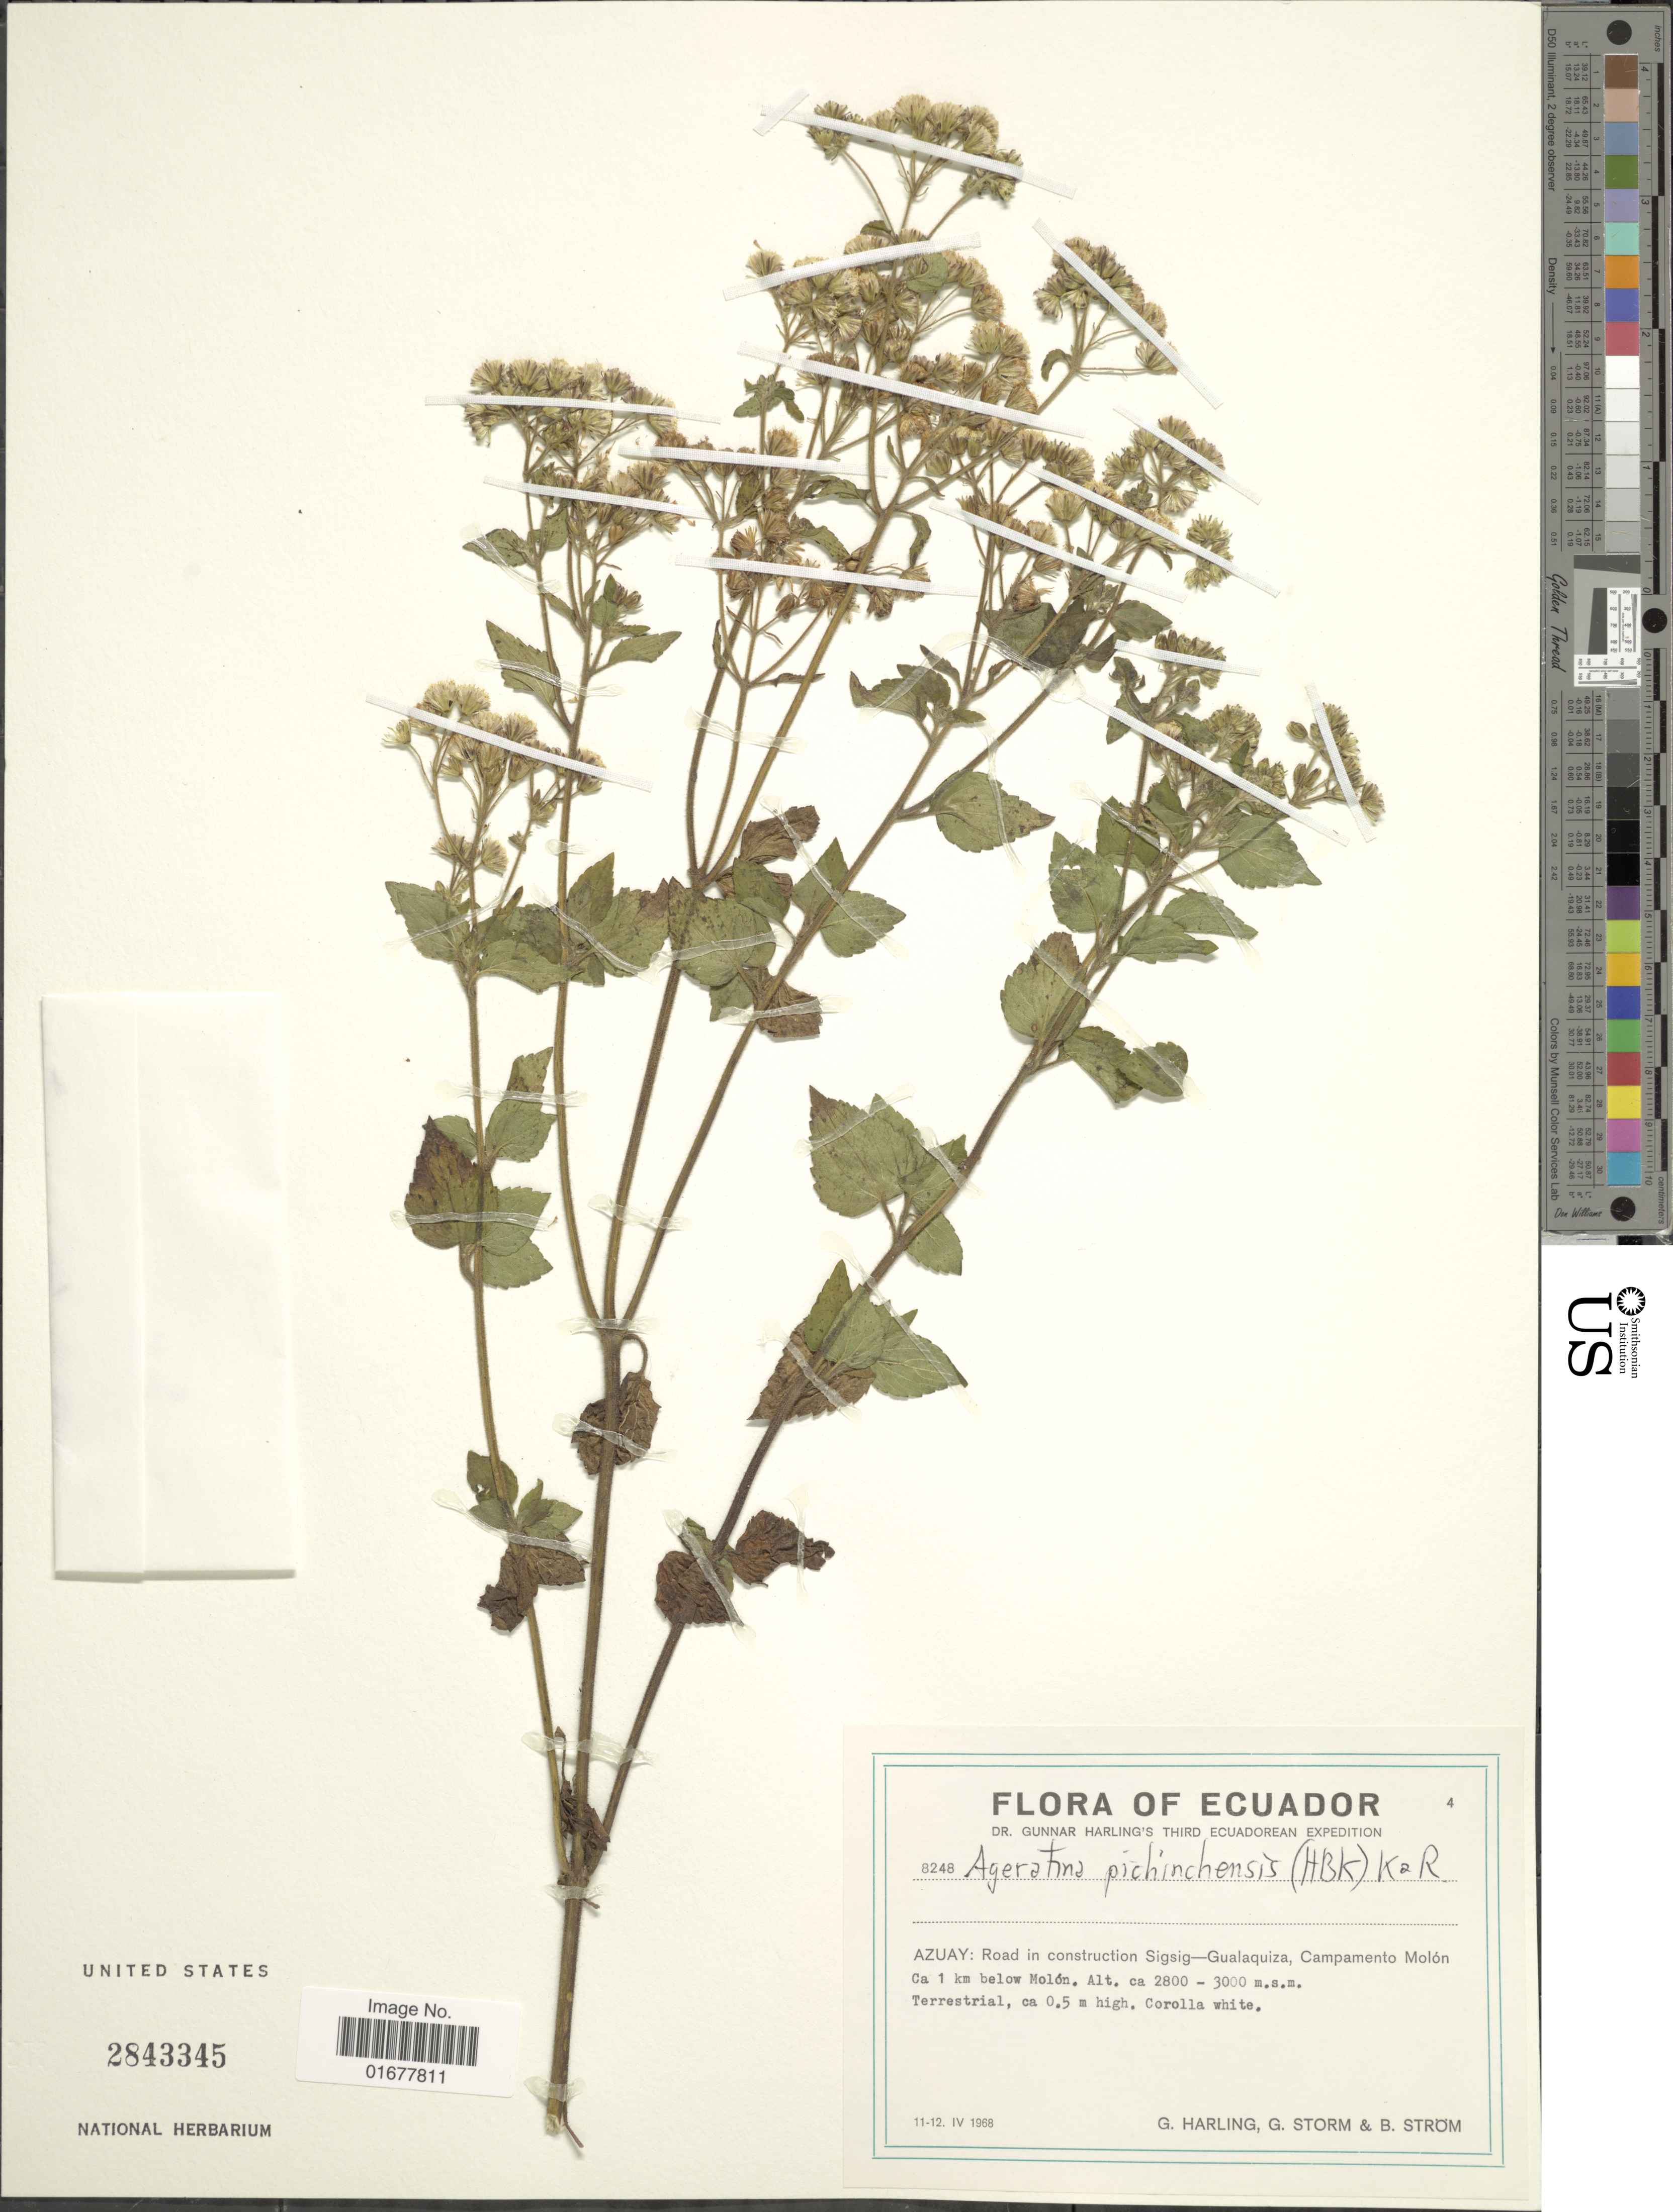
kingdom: Plantae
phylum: Tracheophyta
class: Magnoliopsida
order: Asterales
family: Asteraceae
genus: Ageratina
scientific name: Ageratina pichinchensis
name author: (Kunth) R.M. King & H. Rob.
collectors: G. Harling, G. Storm & B. Strom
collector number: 8248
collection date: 1968-04-11/1968-04-12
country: Ecuador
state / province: Azuay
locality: Azuay: Road in construction Sigsig - Gualaquiza, Campamento Molon 1 km below Molon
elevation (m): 2800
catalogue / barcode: US 2843345